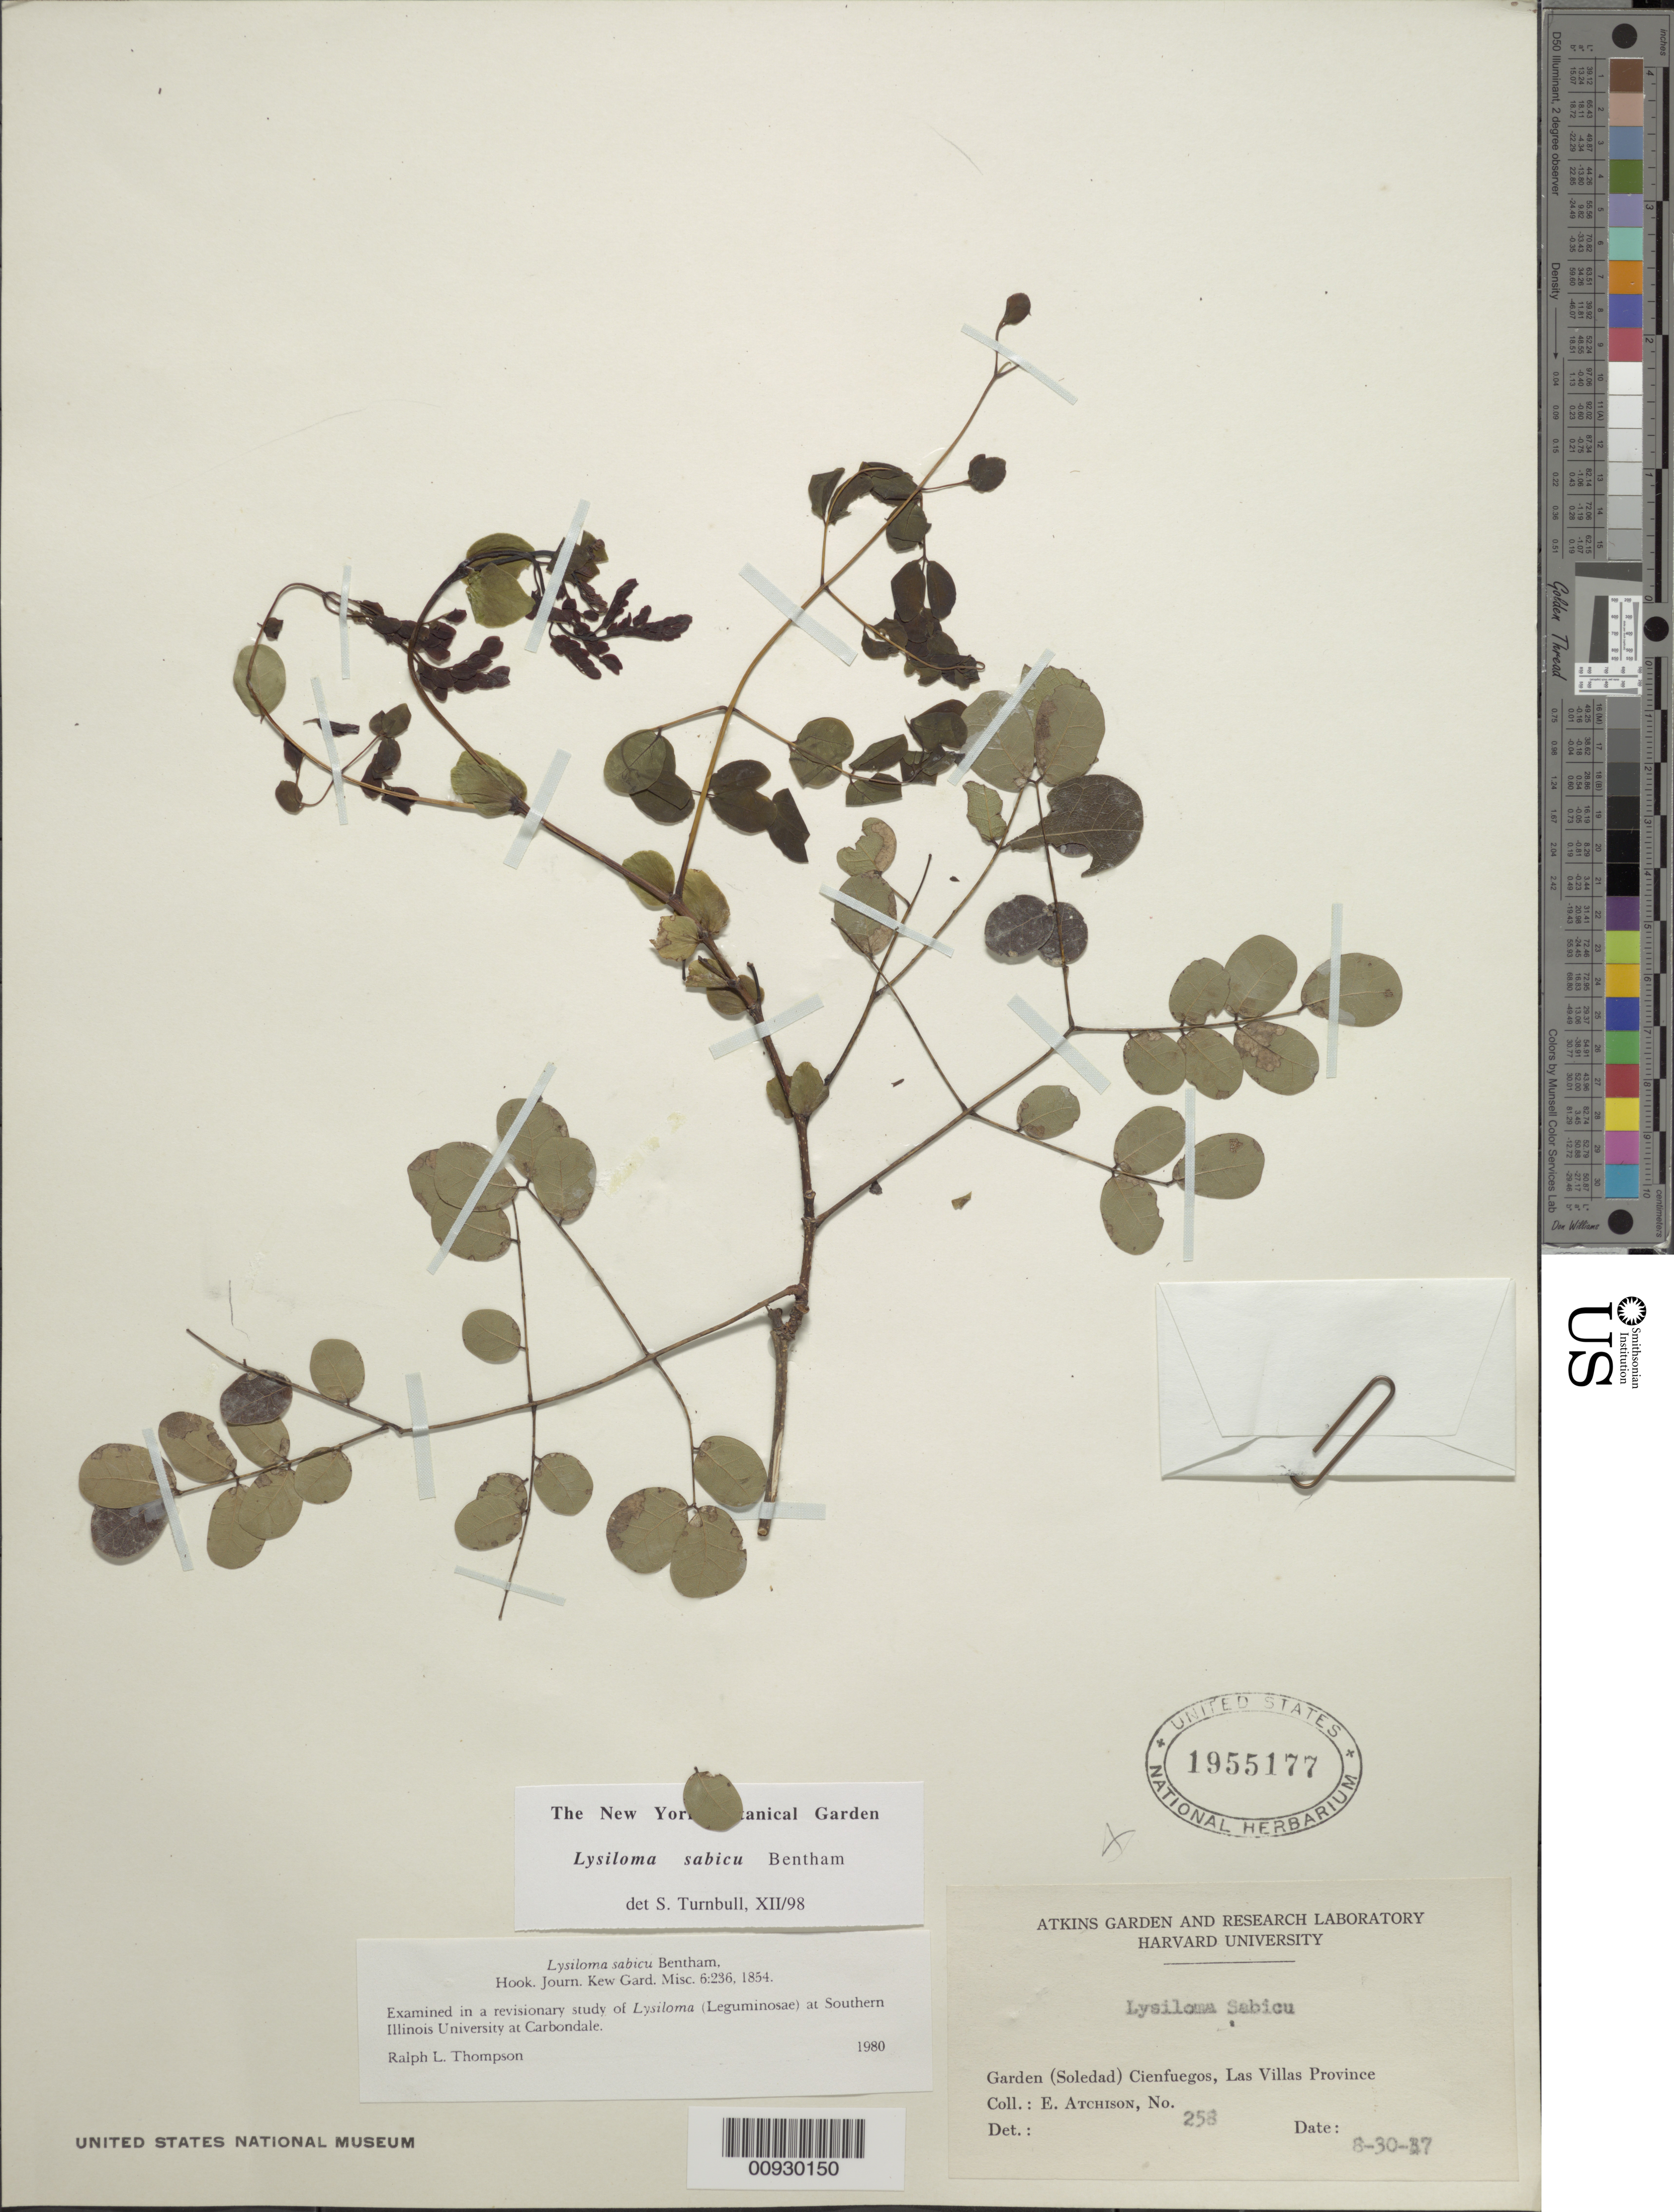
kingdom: Plantae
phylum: Tracheophyta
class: Magnoliopsida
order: Fabales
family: Fabaceae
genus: Lysiloma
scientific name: Lysiloma sabicu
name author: Benth.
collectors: E. Atchison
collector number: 258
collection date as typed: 30 Aug 1937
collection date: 1937-08-30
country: Cuba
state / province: Cienfuegos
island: Cuba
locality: Garden (Soledad) Cienfuegos, Las Villas Province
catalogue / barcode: US 1955177